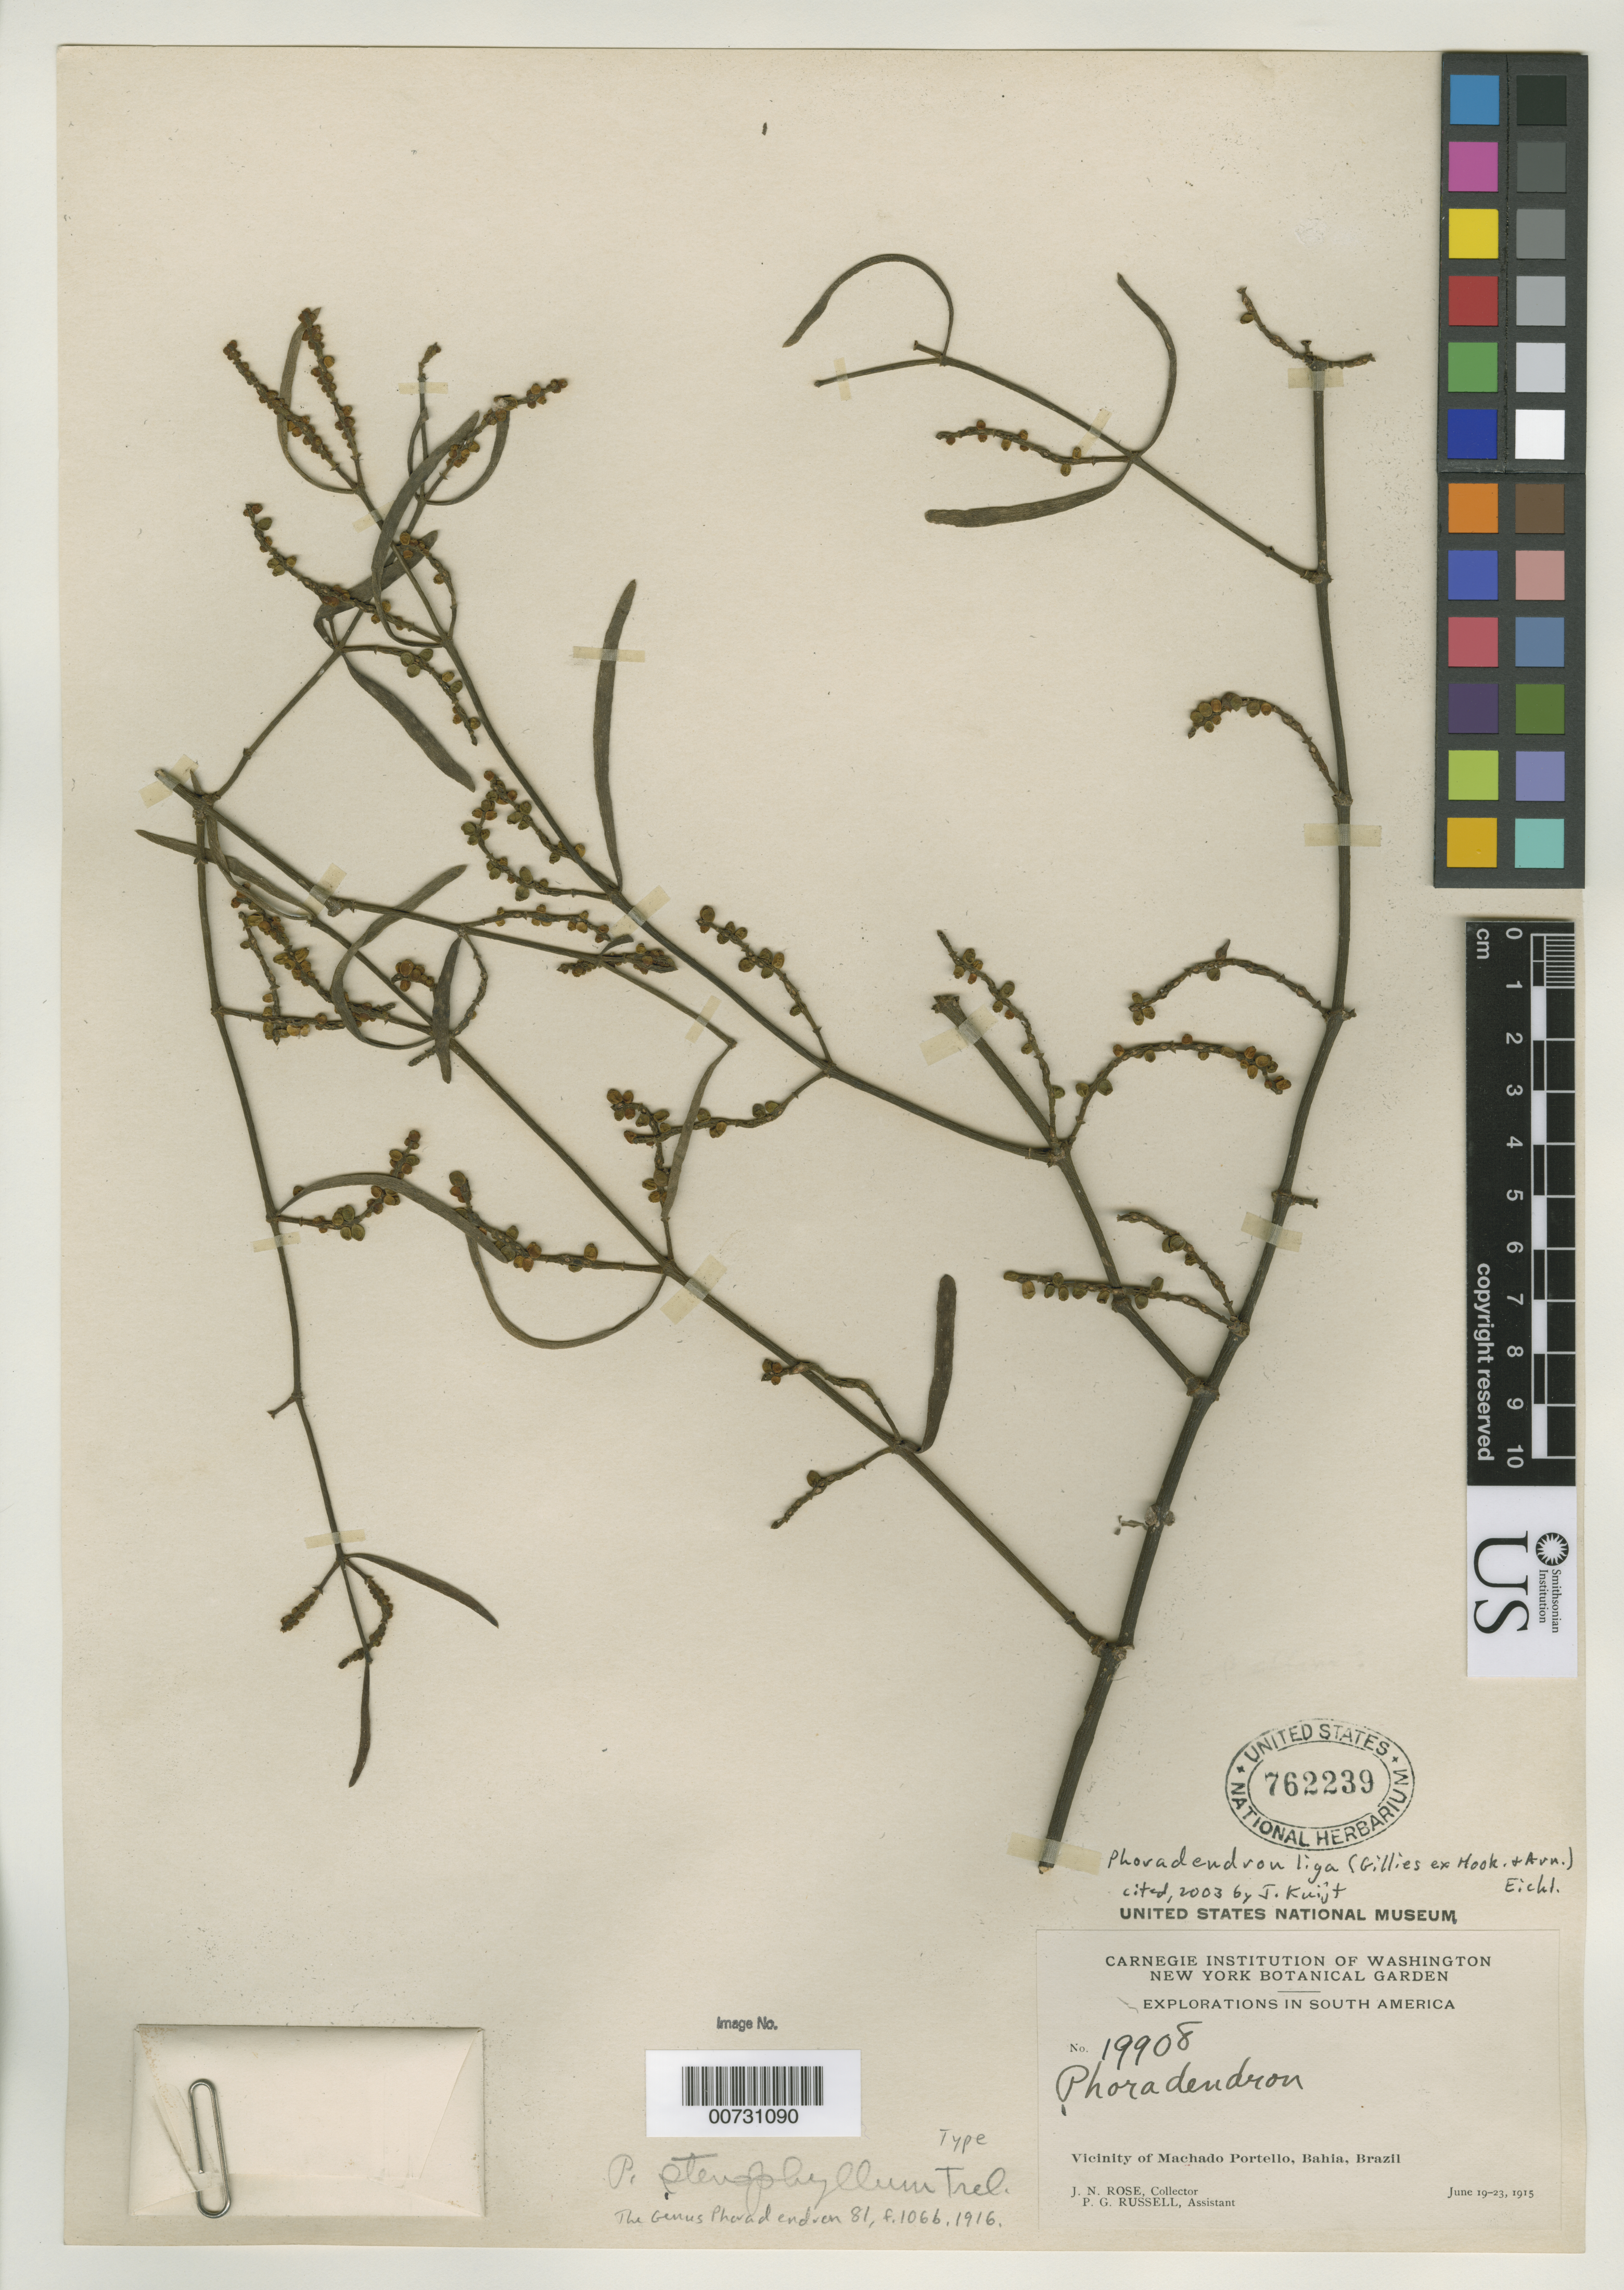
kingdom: Plantae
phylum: Tracheophyta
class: Magnoliopsida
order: Santalales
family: Viscaceae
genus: Phoradendron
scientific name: Phoradendron stenophyllum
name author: Trel.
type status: Type Collection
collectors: J. N. Rose & P. G. Russell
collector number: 19908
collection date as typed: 19 Jun 1915 to 23 Jun 1915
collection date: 1915-06-19/1915-06-23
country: Brazil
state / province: Bahia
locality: Vicinity of Machado Portello, Bahia, Brazil.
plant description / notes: Cited 2003 by Kuijt, Syst. Bot. Monogr. 66; US sheet illustrated by photo accompanying protologue.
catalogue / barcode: US 762239